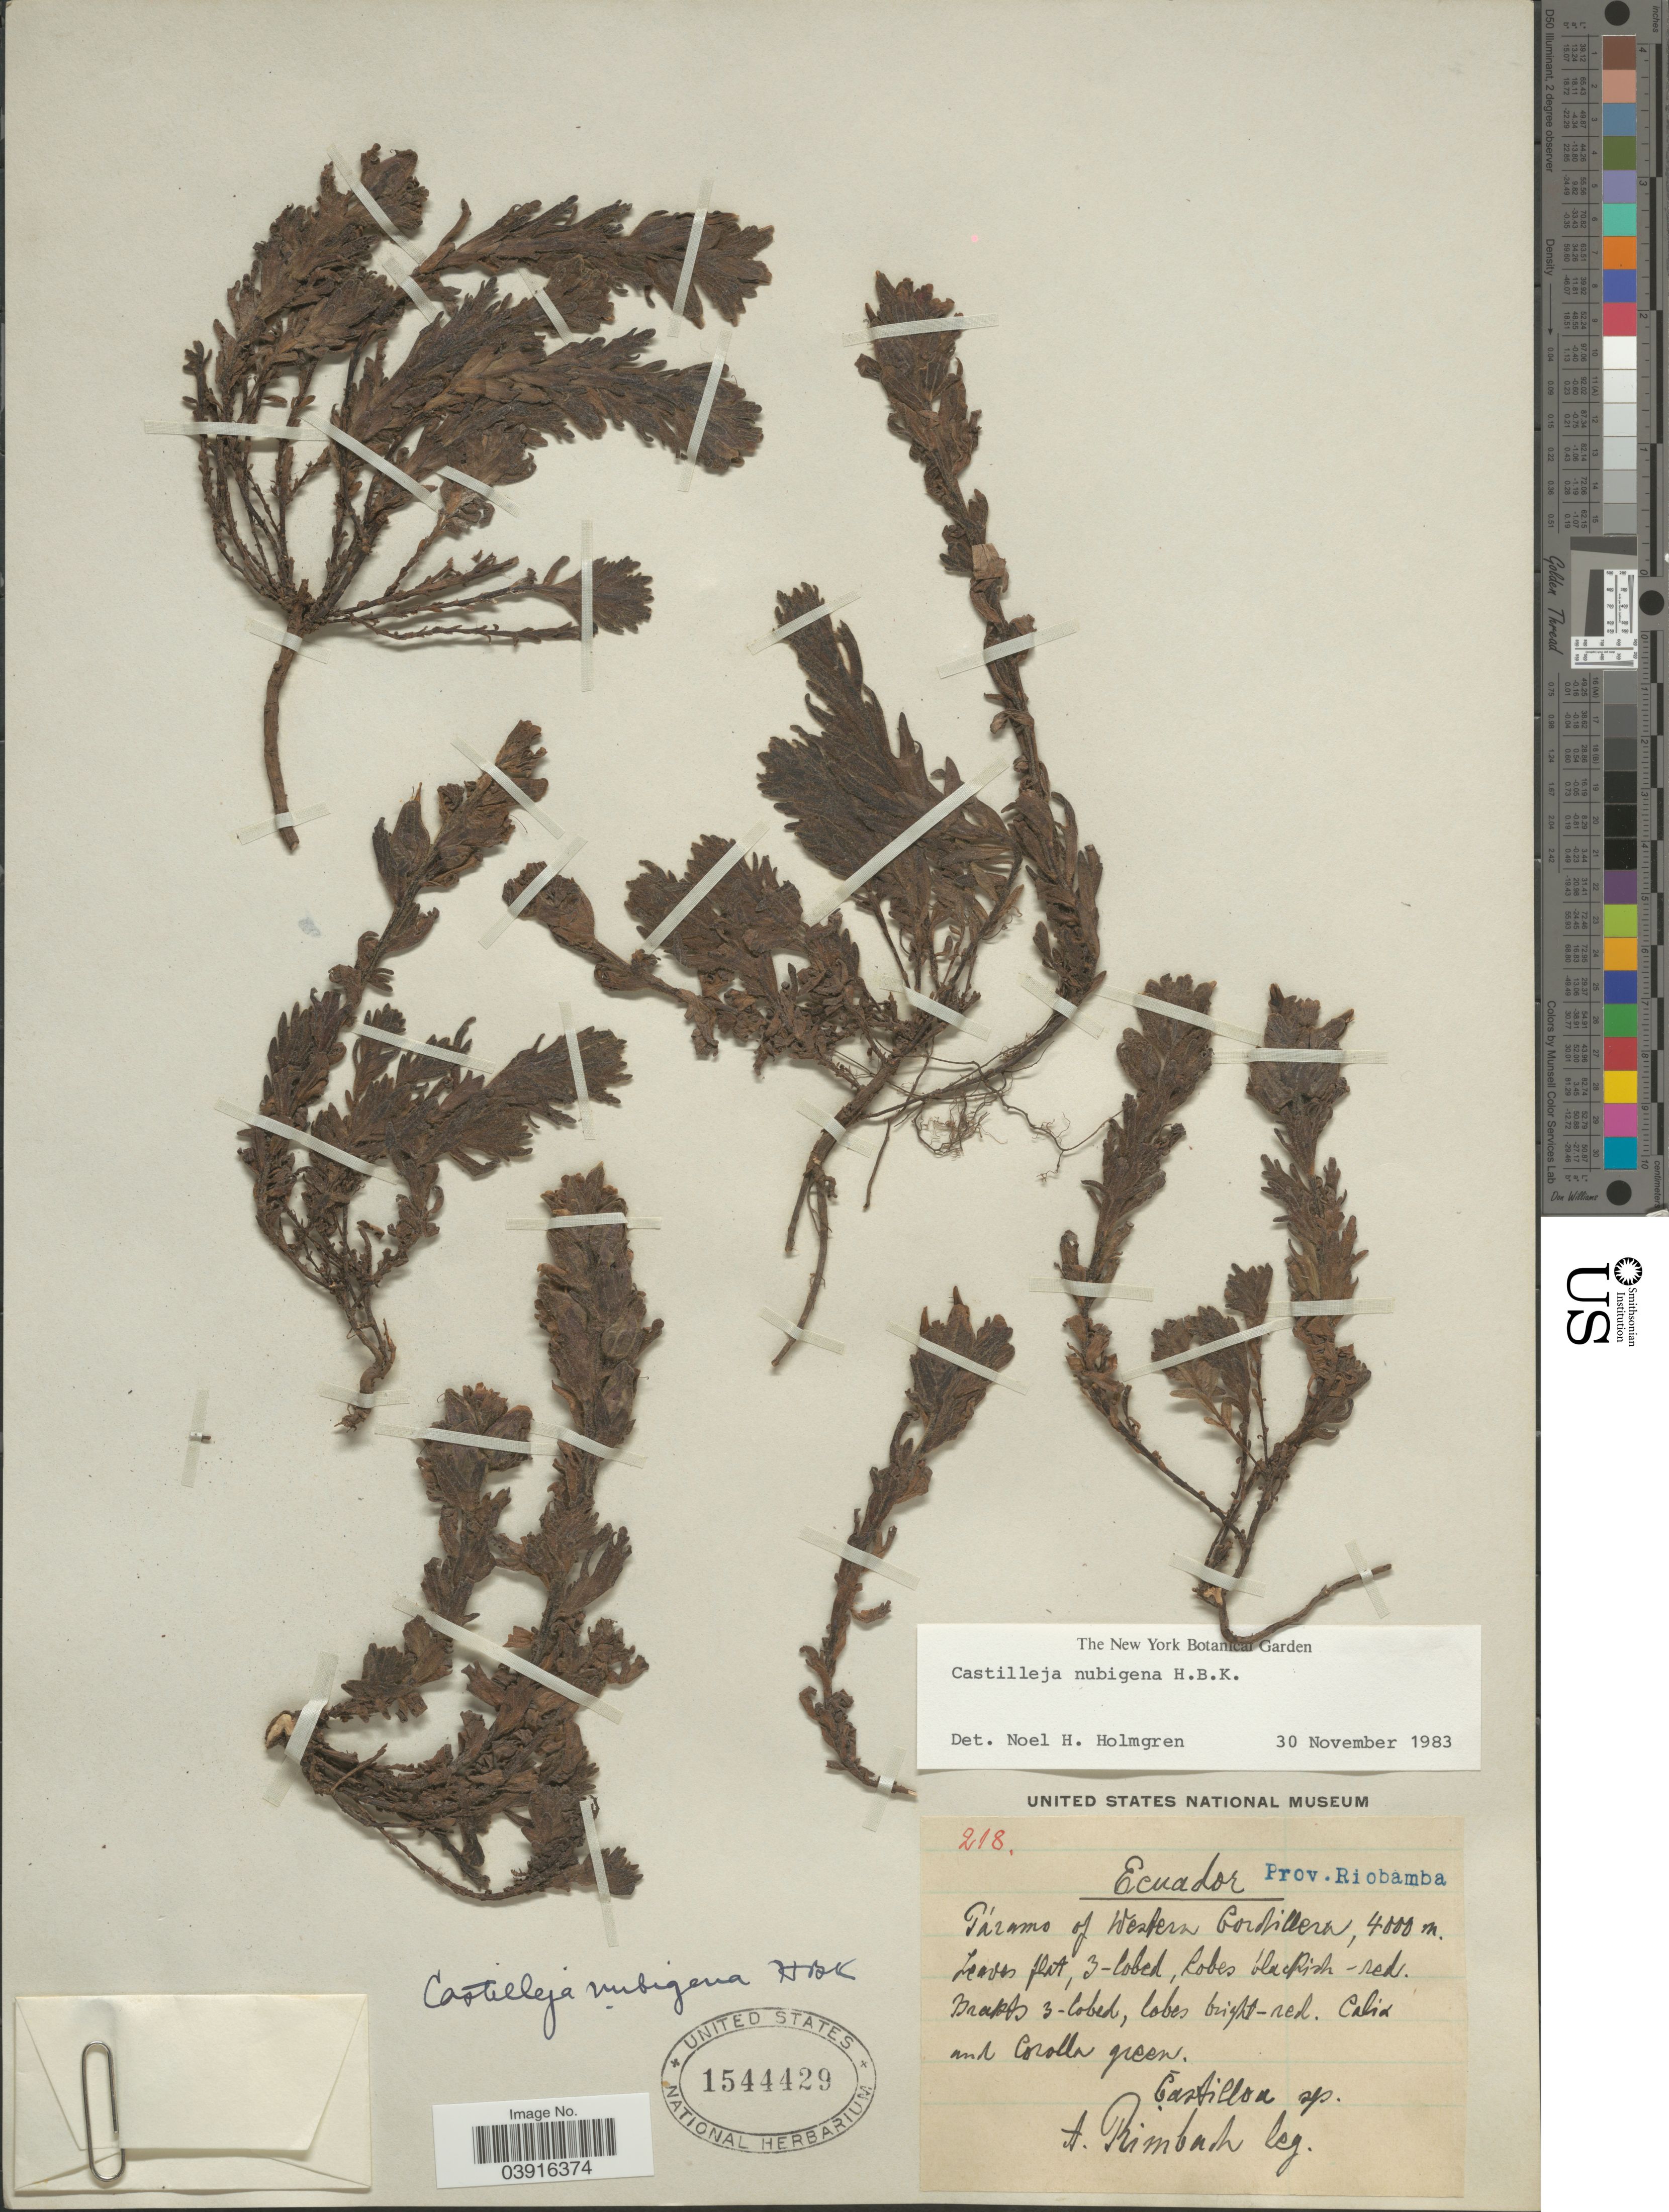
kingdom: Plantae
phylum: Tracheophyta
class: Magnoliopsida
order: Lamiales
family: Orobanchaceae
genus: Castilleja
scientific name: Castilleja nubigena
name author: Kunth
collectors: A. Rimbach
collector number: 218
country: Ecuador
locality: Prov. Riobamba. Páramo of Western Cordillera.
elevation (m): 4000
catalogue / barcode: US 1544429